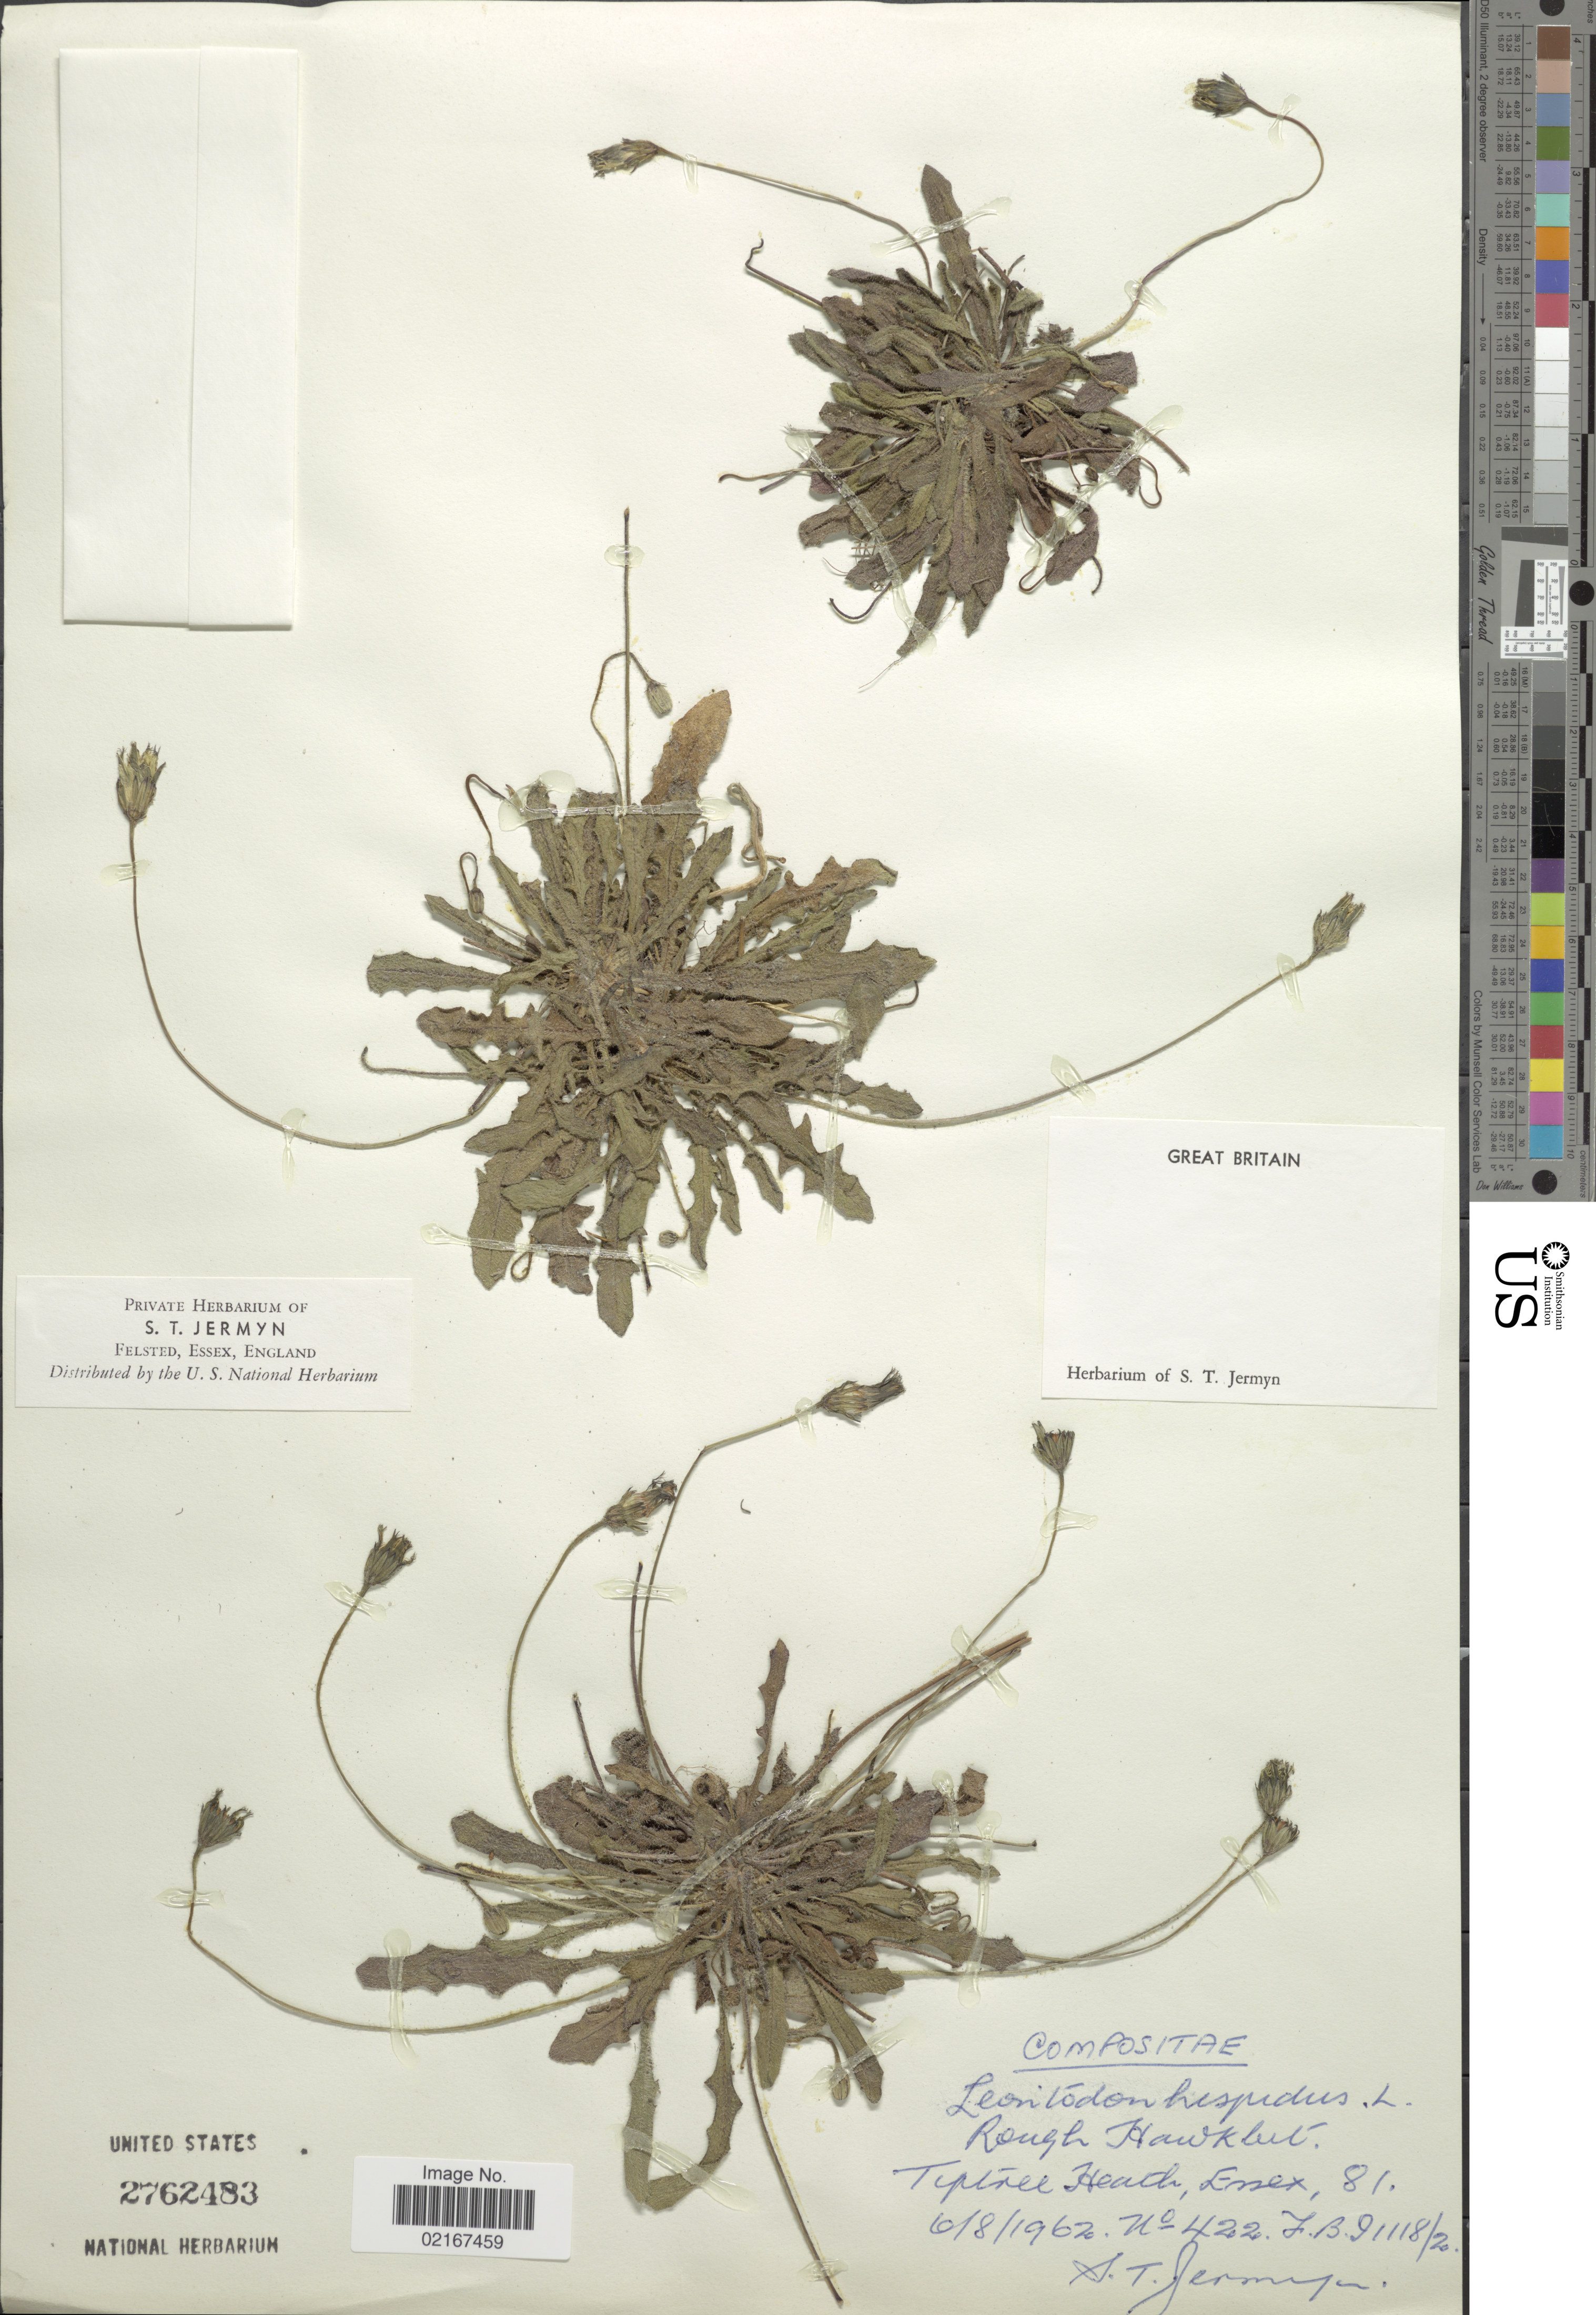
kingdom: Plantae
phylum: Tracheophyta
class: Magnoliopsida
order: Asterales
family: Asteraceae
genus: Leontodon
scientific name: Leontodon hispidus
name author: L.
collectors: S. Jermyn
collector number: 422*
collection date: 1962-08-06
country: United Kingdom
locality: Great Britain, Rough Hawkbit, Tiptree Heath, Essex 81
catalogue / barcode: US 2762483